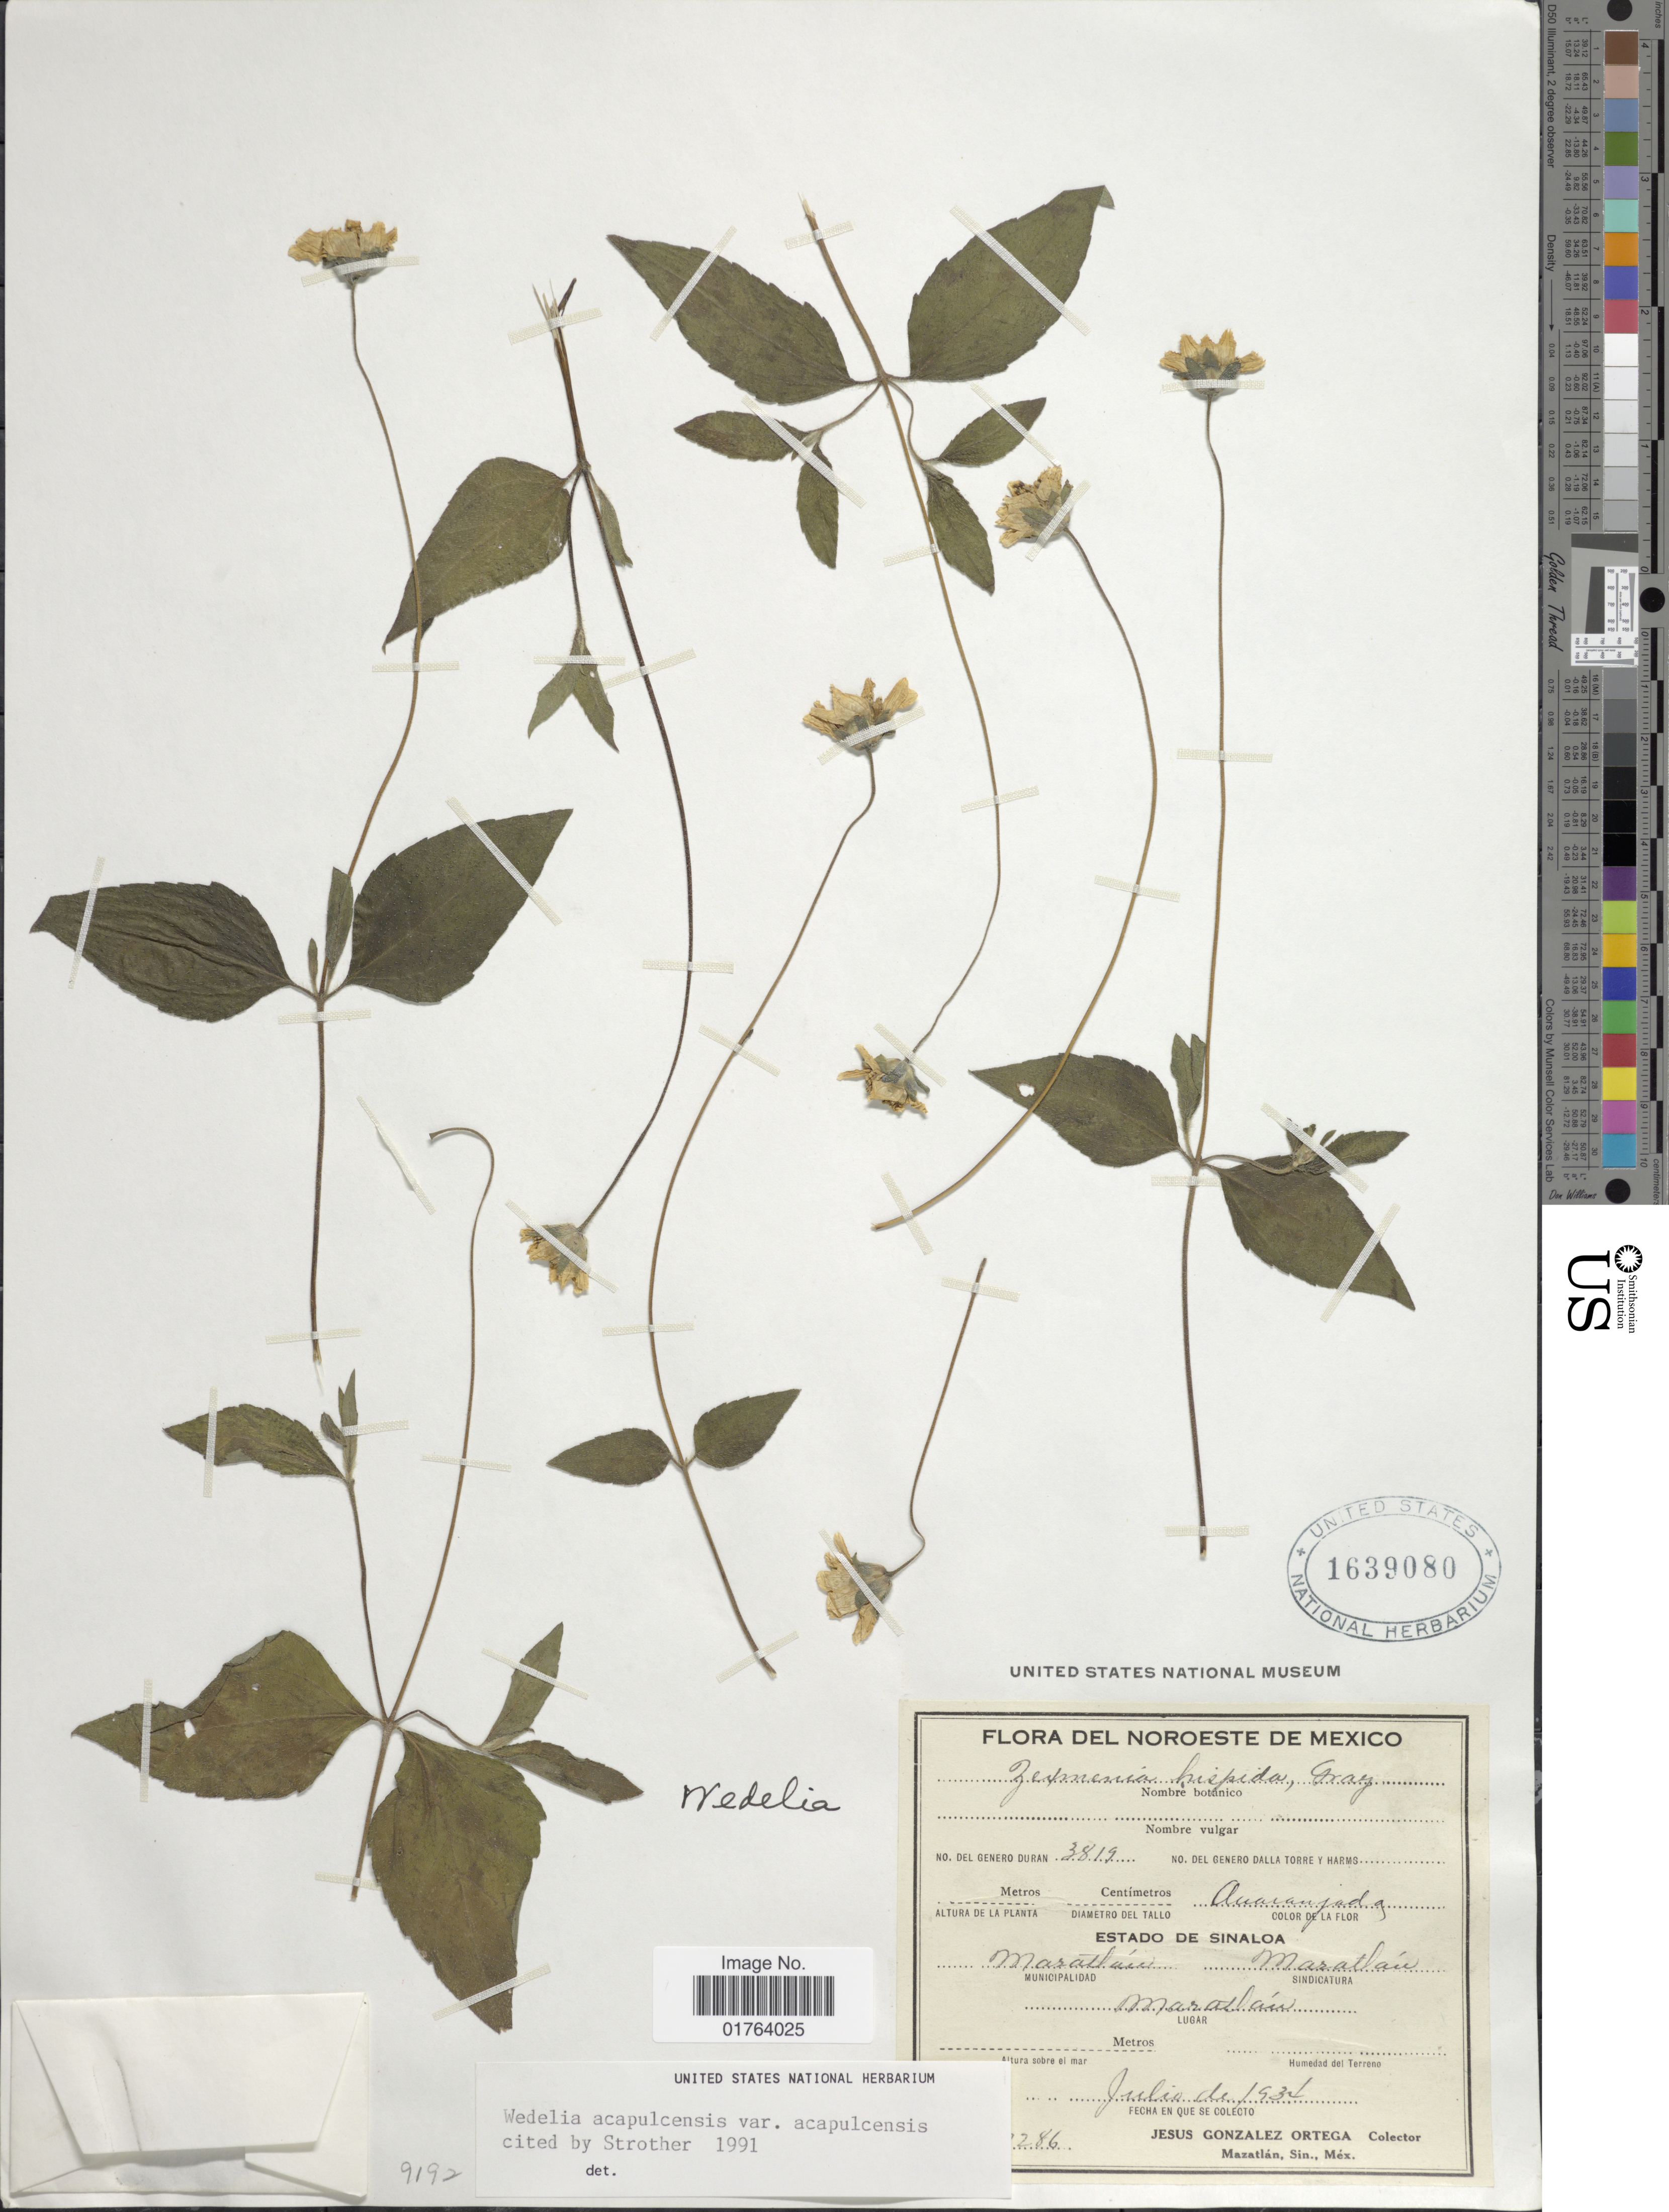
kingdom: Plantae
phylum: Tracheophyta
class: Magnoliopsida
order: Asterales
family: Asteraceae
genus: Wedelia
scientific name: Wedelia acapulcensis var. acapulcensis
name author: Kunth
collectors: J. Ortega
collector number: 3819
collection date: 1934-07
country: Mexico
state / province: Sinaloa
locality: Mazatlan, Mazatlan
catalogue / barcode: US 1639080